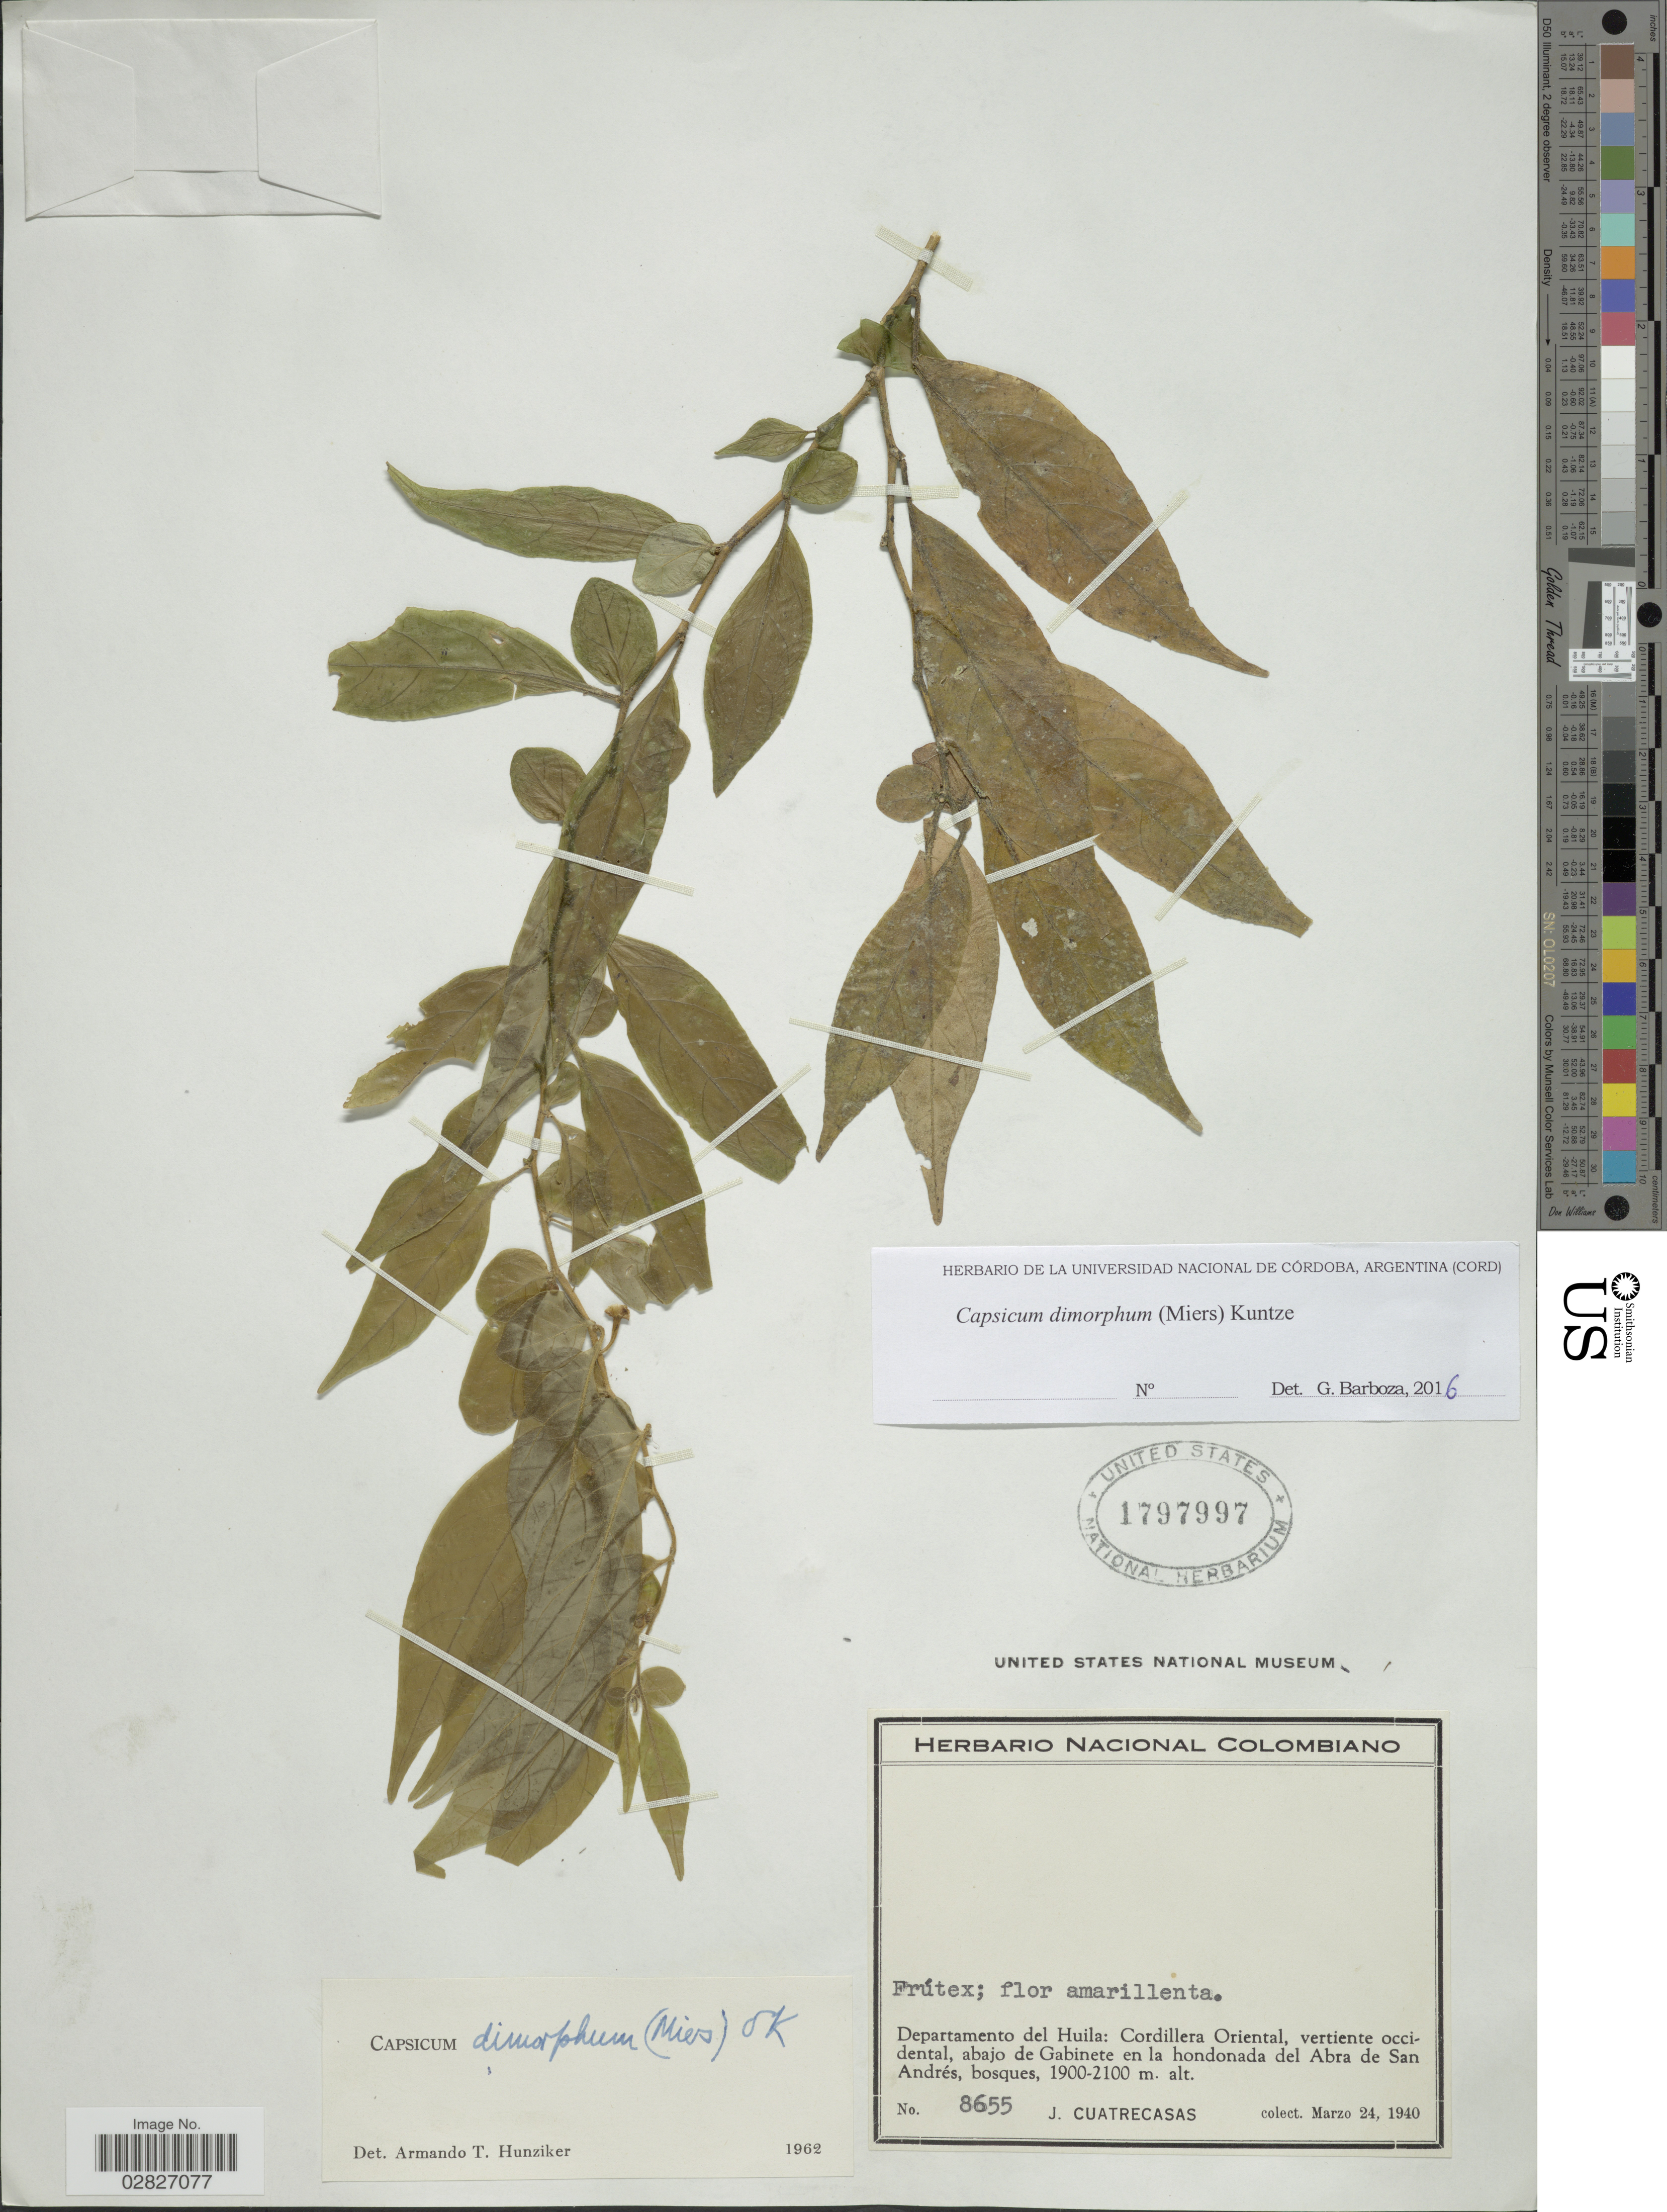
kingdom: Plantae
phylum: Tracheophyta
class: Magnoliopsida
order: Solanales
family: Solanaceae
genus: Capsicum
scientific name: Capsicum dimorphum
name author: (Miers) Kuntze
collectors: J. Cuatrecasas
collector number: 8655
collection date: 1940-03-24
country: Colombia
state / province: Huila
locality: Departamento del Huila, Cordillera Oriental, vertiente occidental, abajo de Gabinete en la hondonada del Abra de San Andrés.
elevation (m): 1900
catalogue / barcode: US 1797997